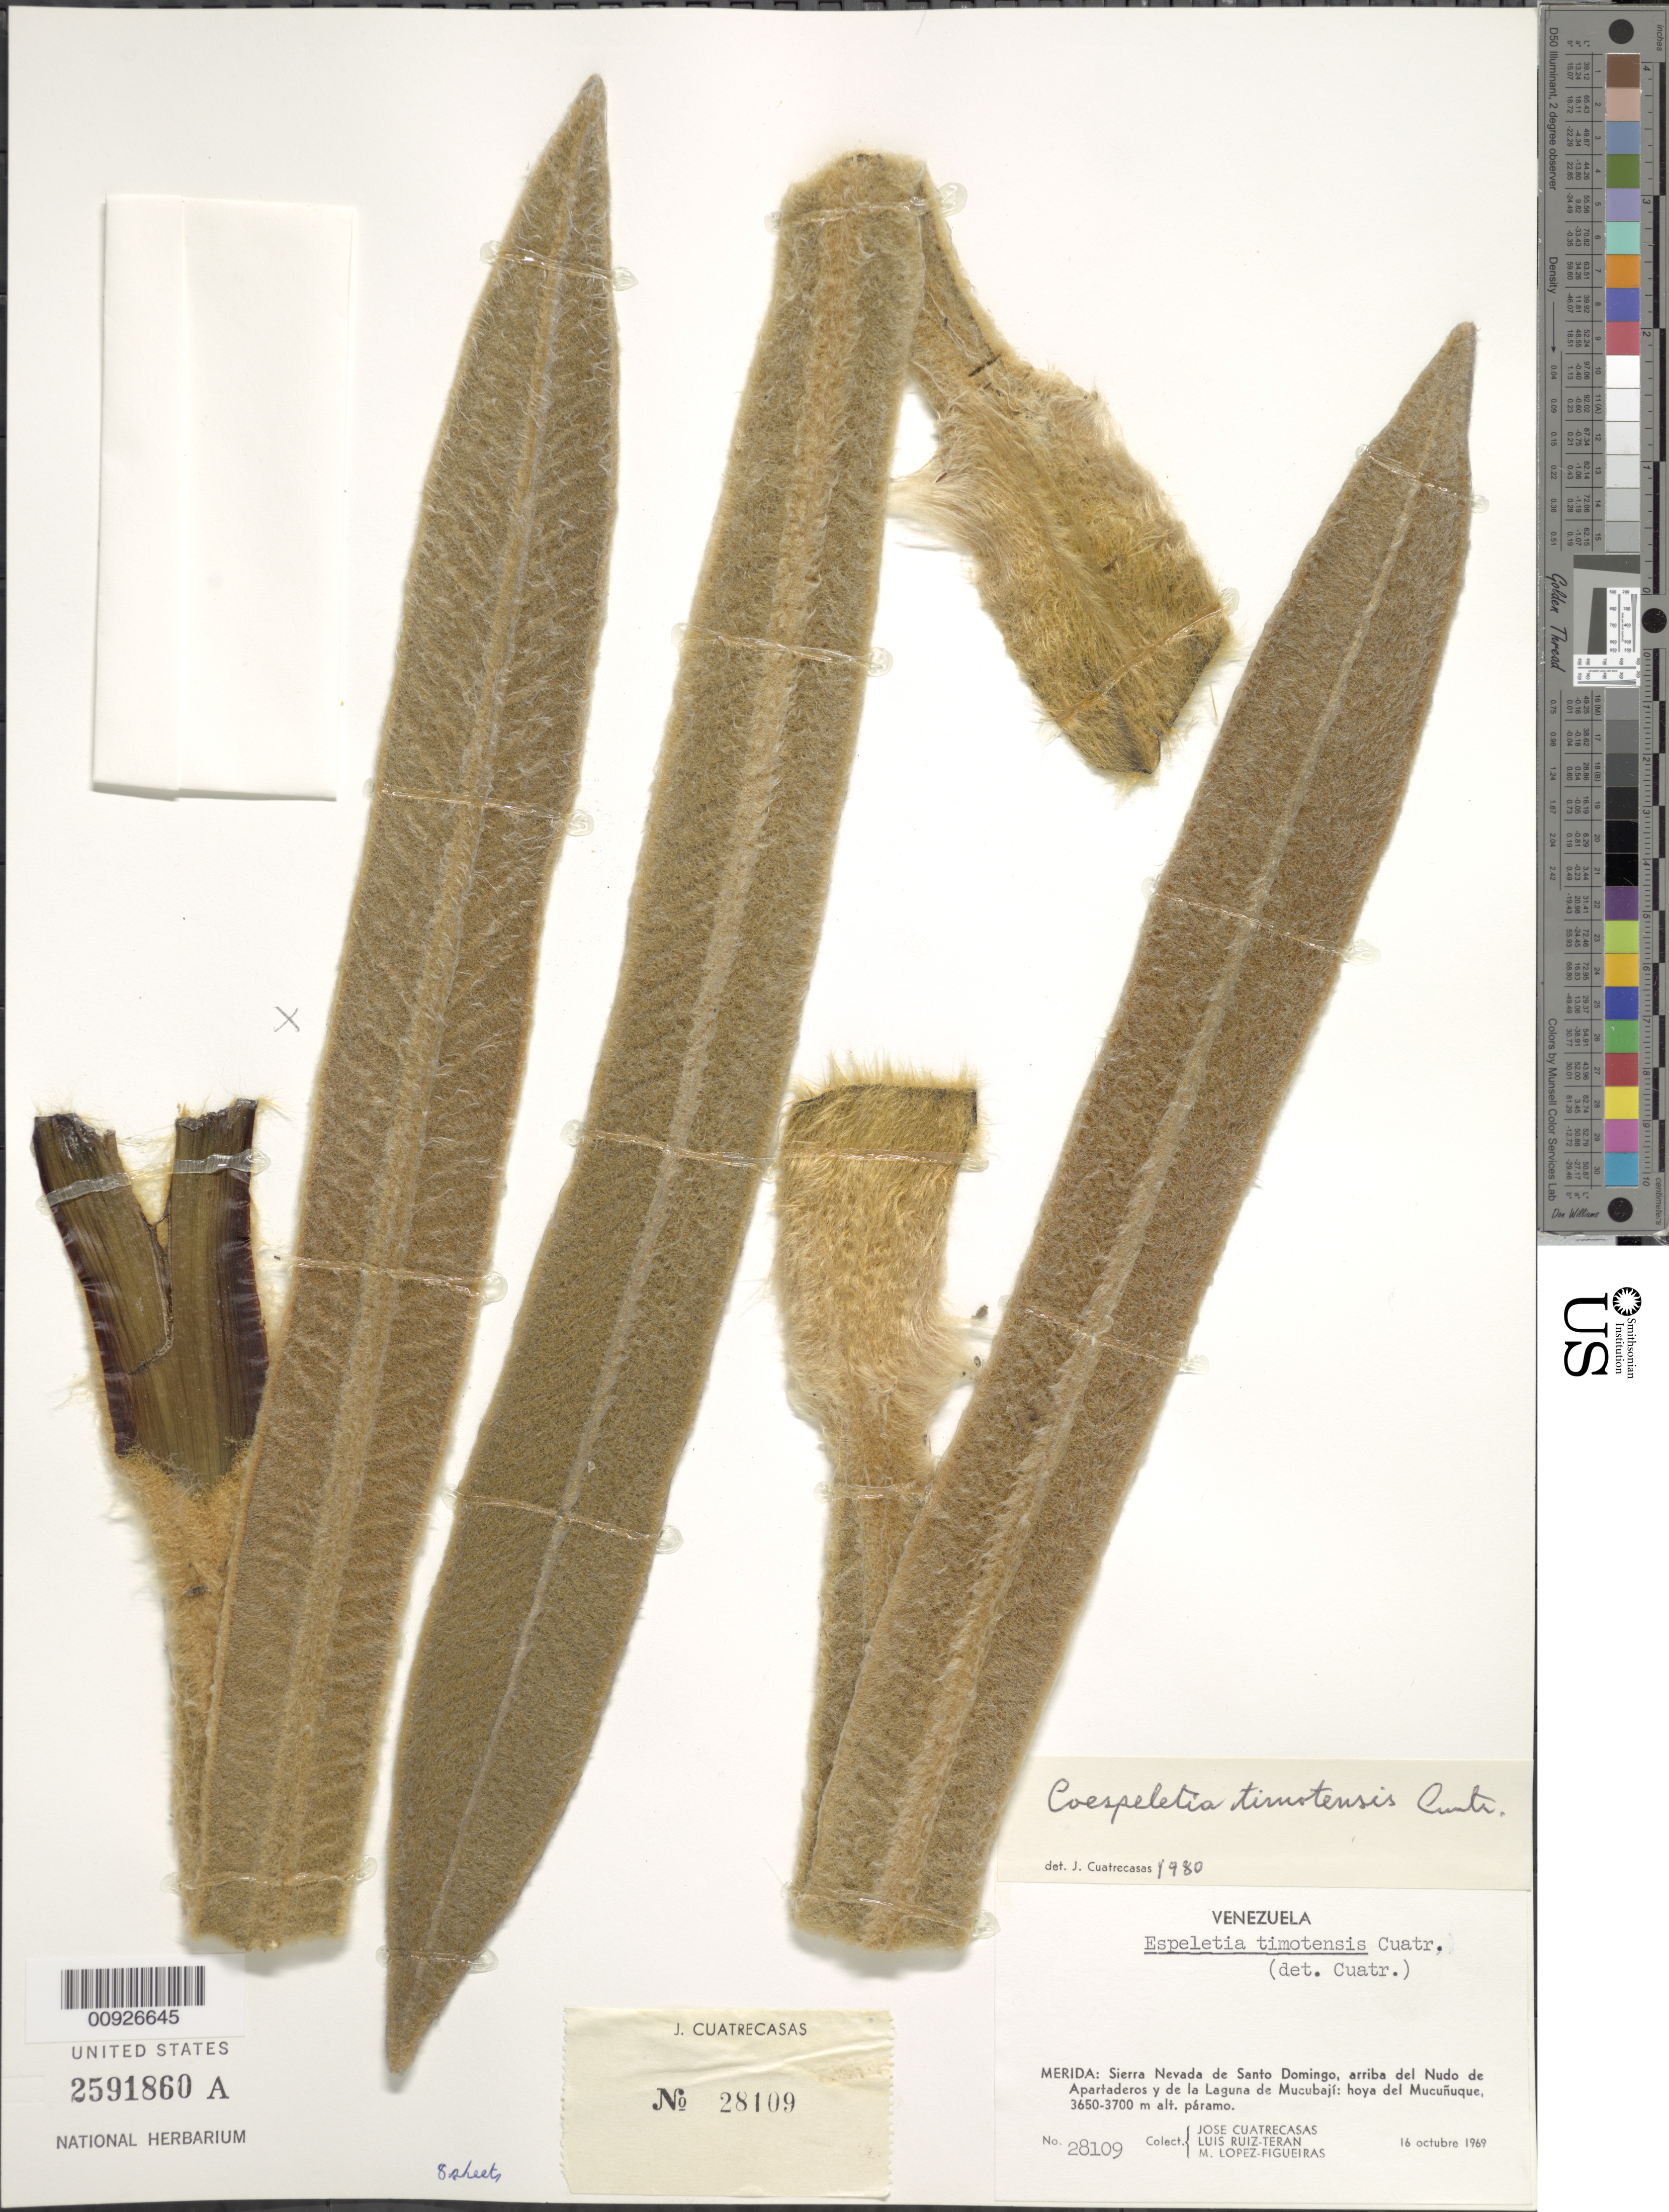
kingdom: Plantae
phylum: Tracheophyta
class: Magnoliopsida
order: Asterales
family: Asteraceae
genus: Coespeletia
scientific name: Coespeletia timotensis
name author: (Cuatrec.) Cuatrec.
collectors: J. Cuatrecasas, L. E. Ruíz-Terán & M. López Figueiras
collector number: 28109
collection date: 1969-10-16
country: Venezuela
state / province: Mérida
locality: Sierra Nevada de Santo Domingo, arriba del Nudo de Apartaderos y de la Laguna de Mucubají: hoya del Mucuñuque.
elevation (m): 3650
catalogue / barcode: US 2591860A